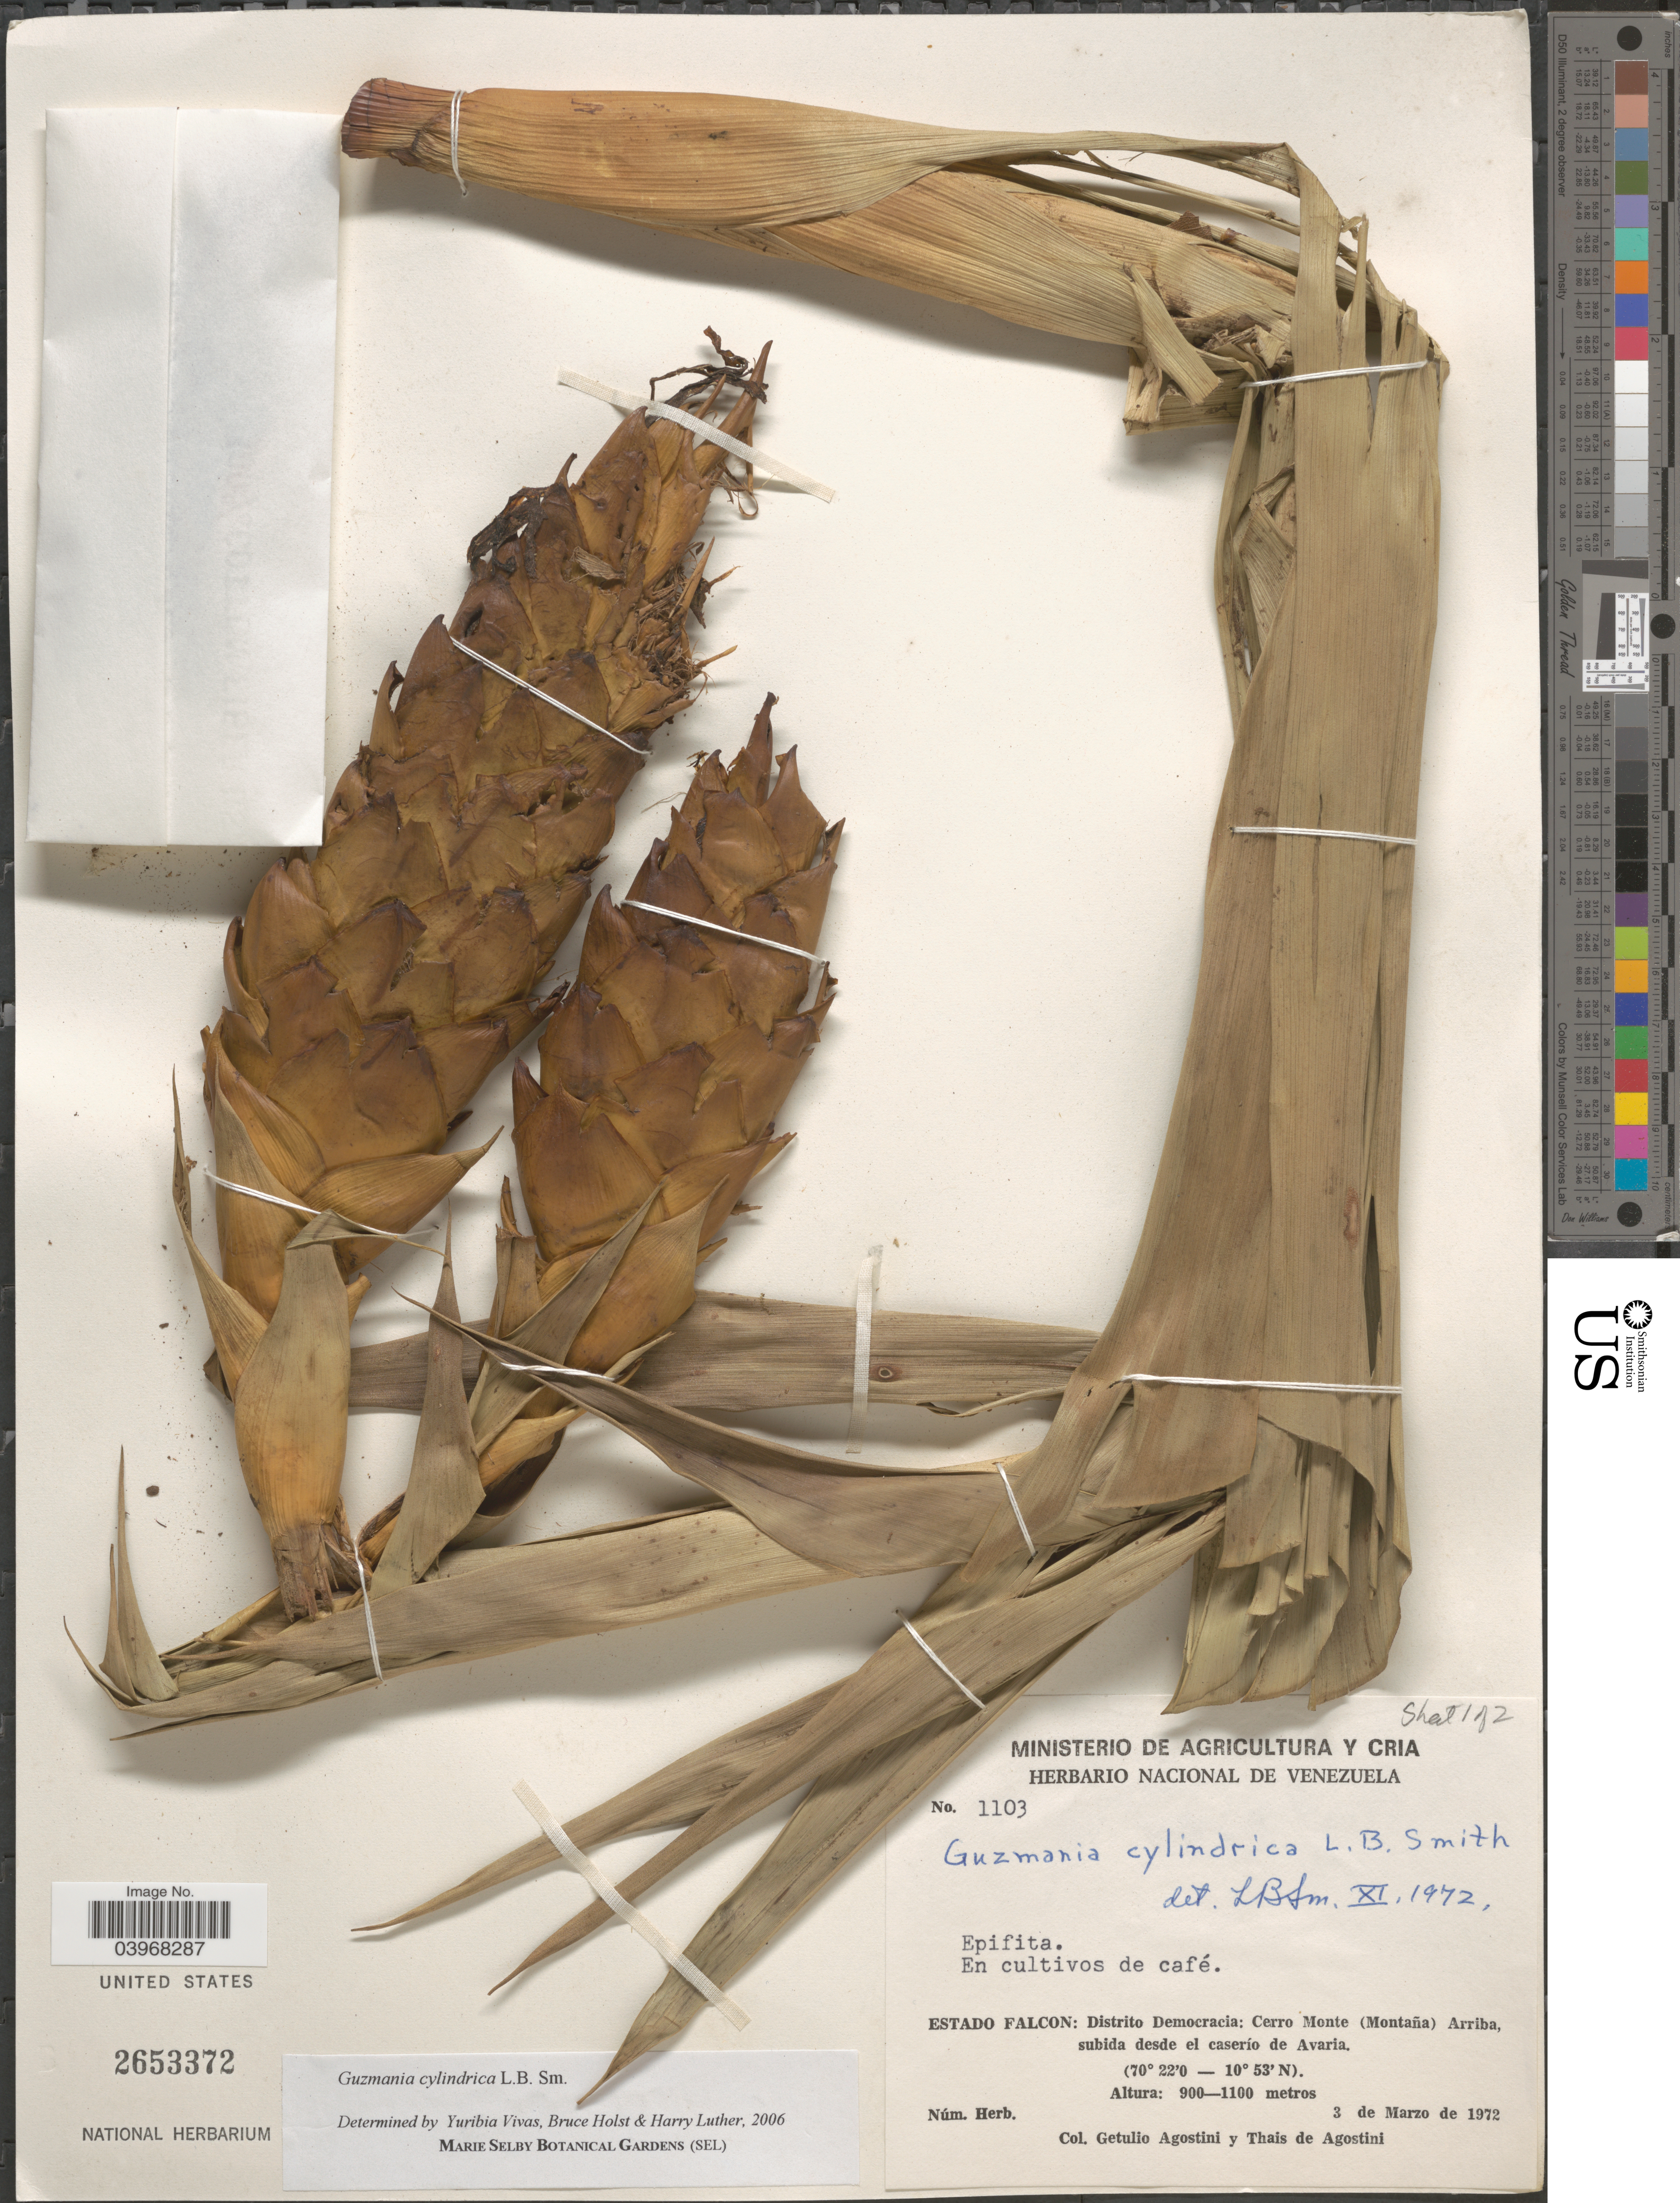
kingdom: Plantae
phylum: Tracheophyta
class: Liliopsida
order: Poales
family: Bromeliaceae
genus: Guzmania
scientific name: Guzmania cylindrica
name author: L.B. Sm.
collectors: G. Agostini & T. Agostini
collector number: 1103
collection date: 1972-03-03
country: Venezuela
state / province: Falcon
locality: En cultivos de café. Distrito Democracia: Cerro Monte (Montaña) Arriba, subida desde el caserío de Avaria.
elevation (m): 900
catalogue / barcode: US 2653372